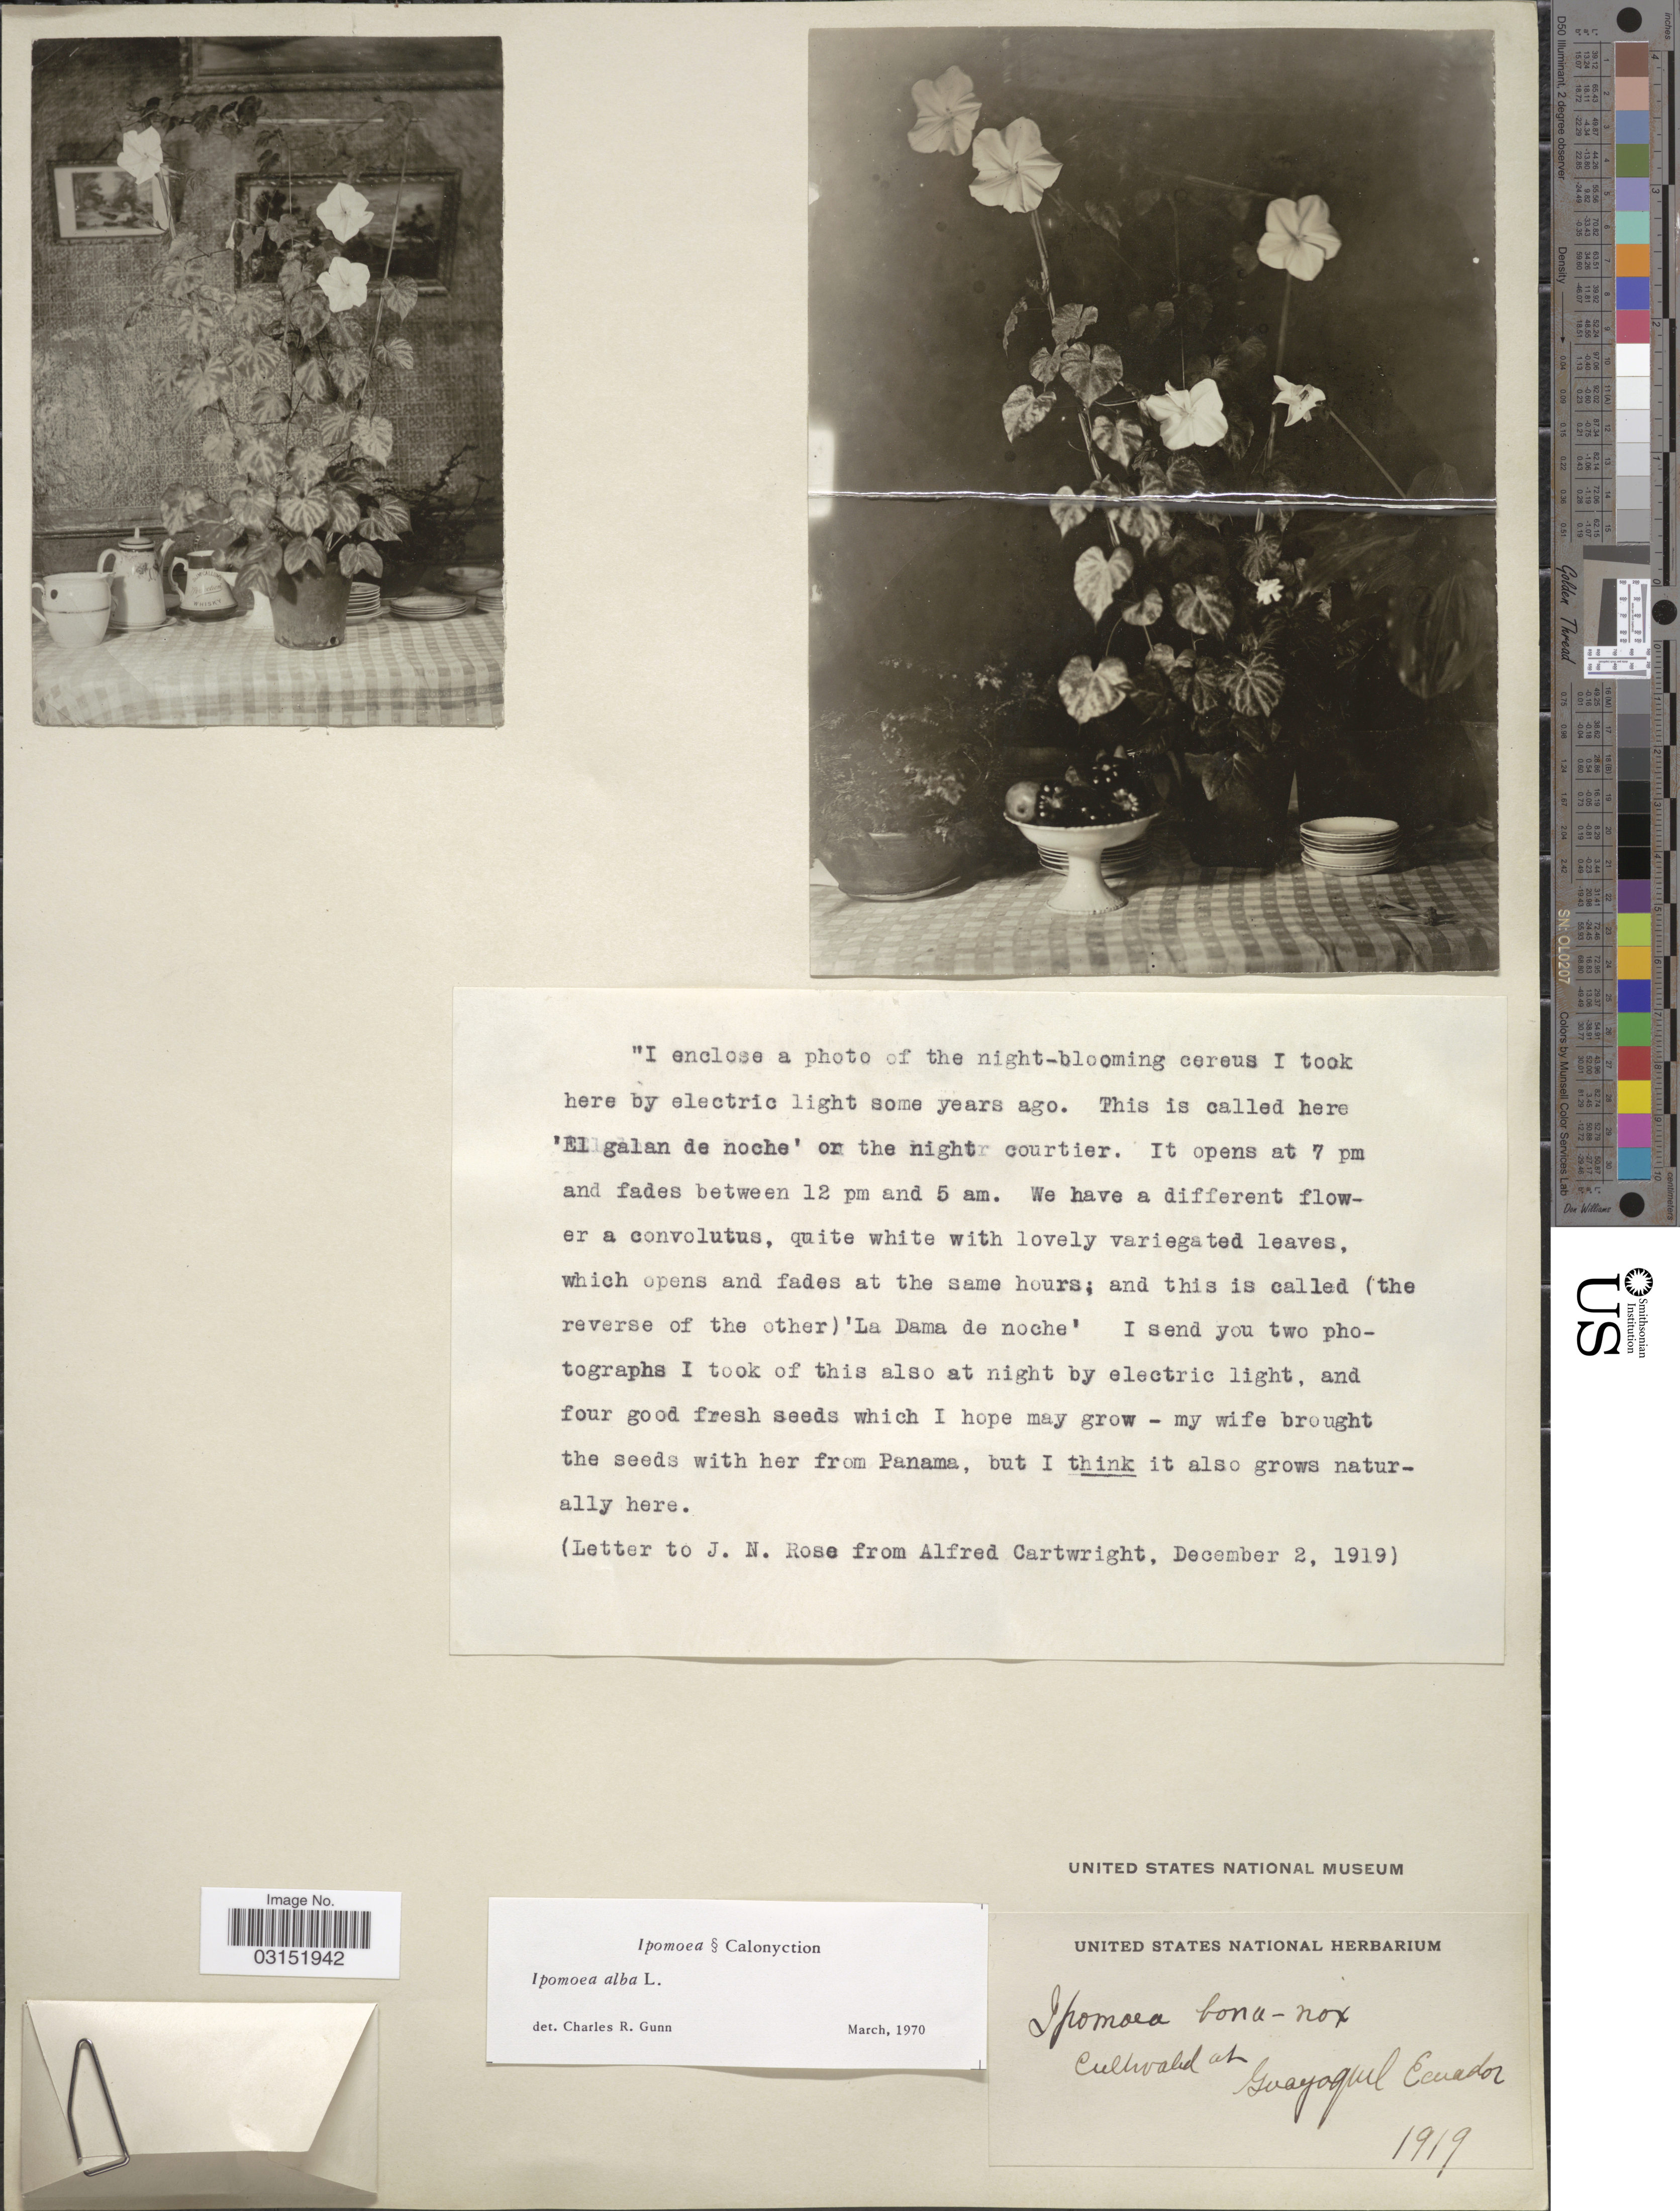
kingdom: Plantae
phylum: Tracheophyta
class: Magnoliopsida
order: Solanales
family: Convolvulaceae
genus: Ipomoea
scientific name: Ipomoea alba L.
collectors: ex herb. United States National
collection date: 1919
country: Ecuador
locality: Guayoquil.